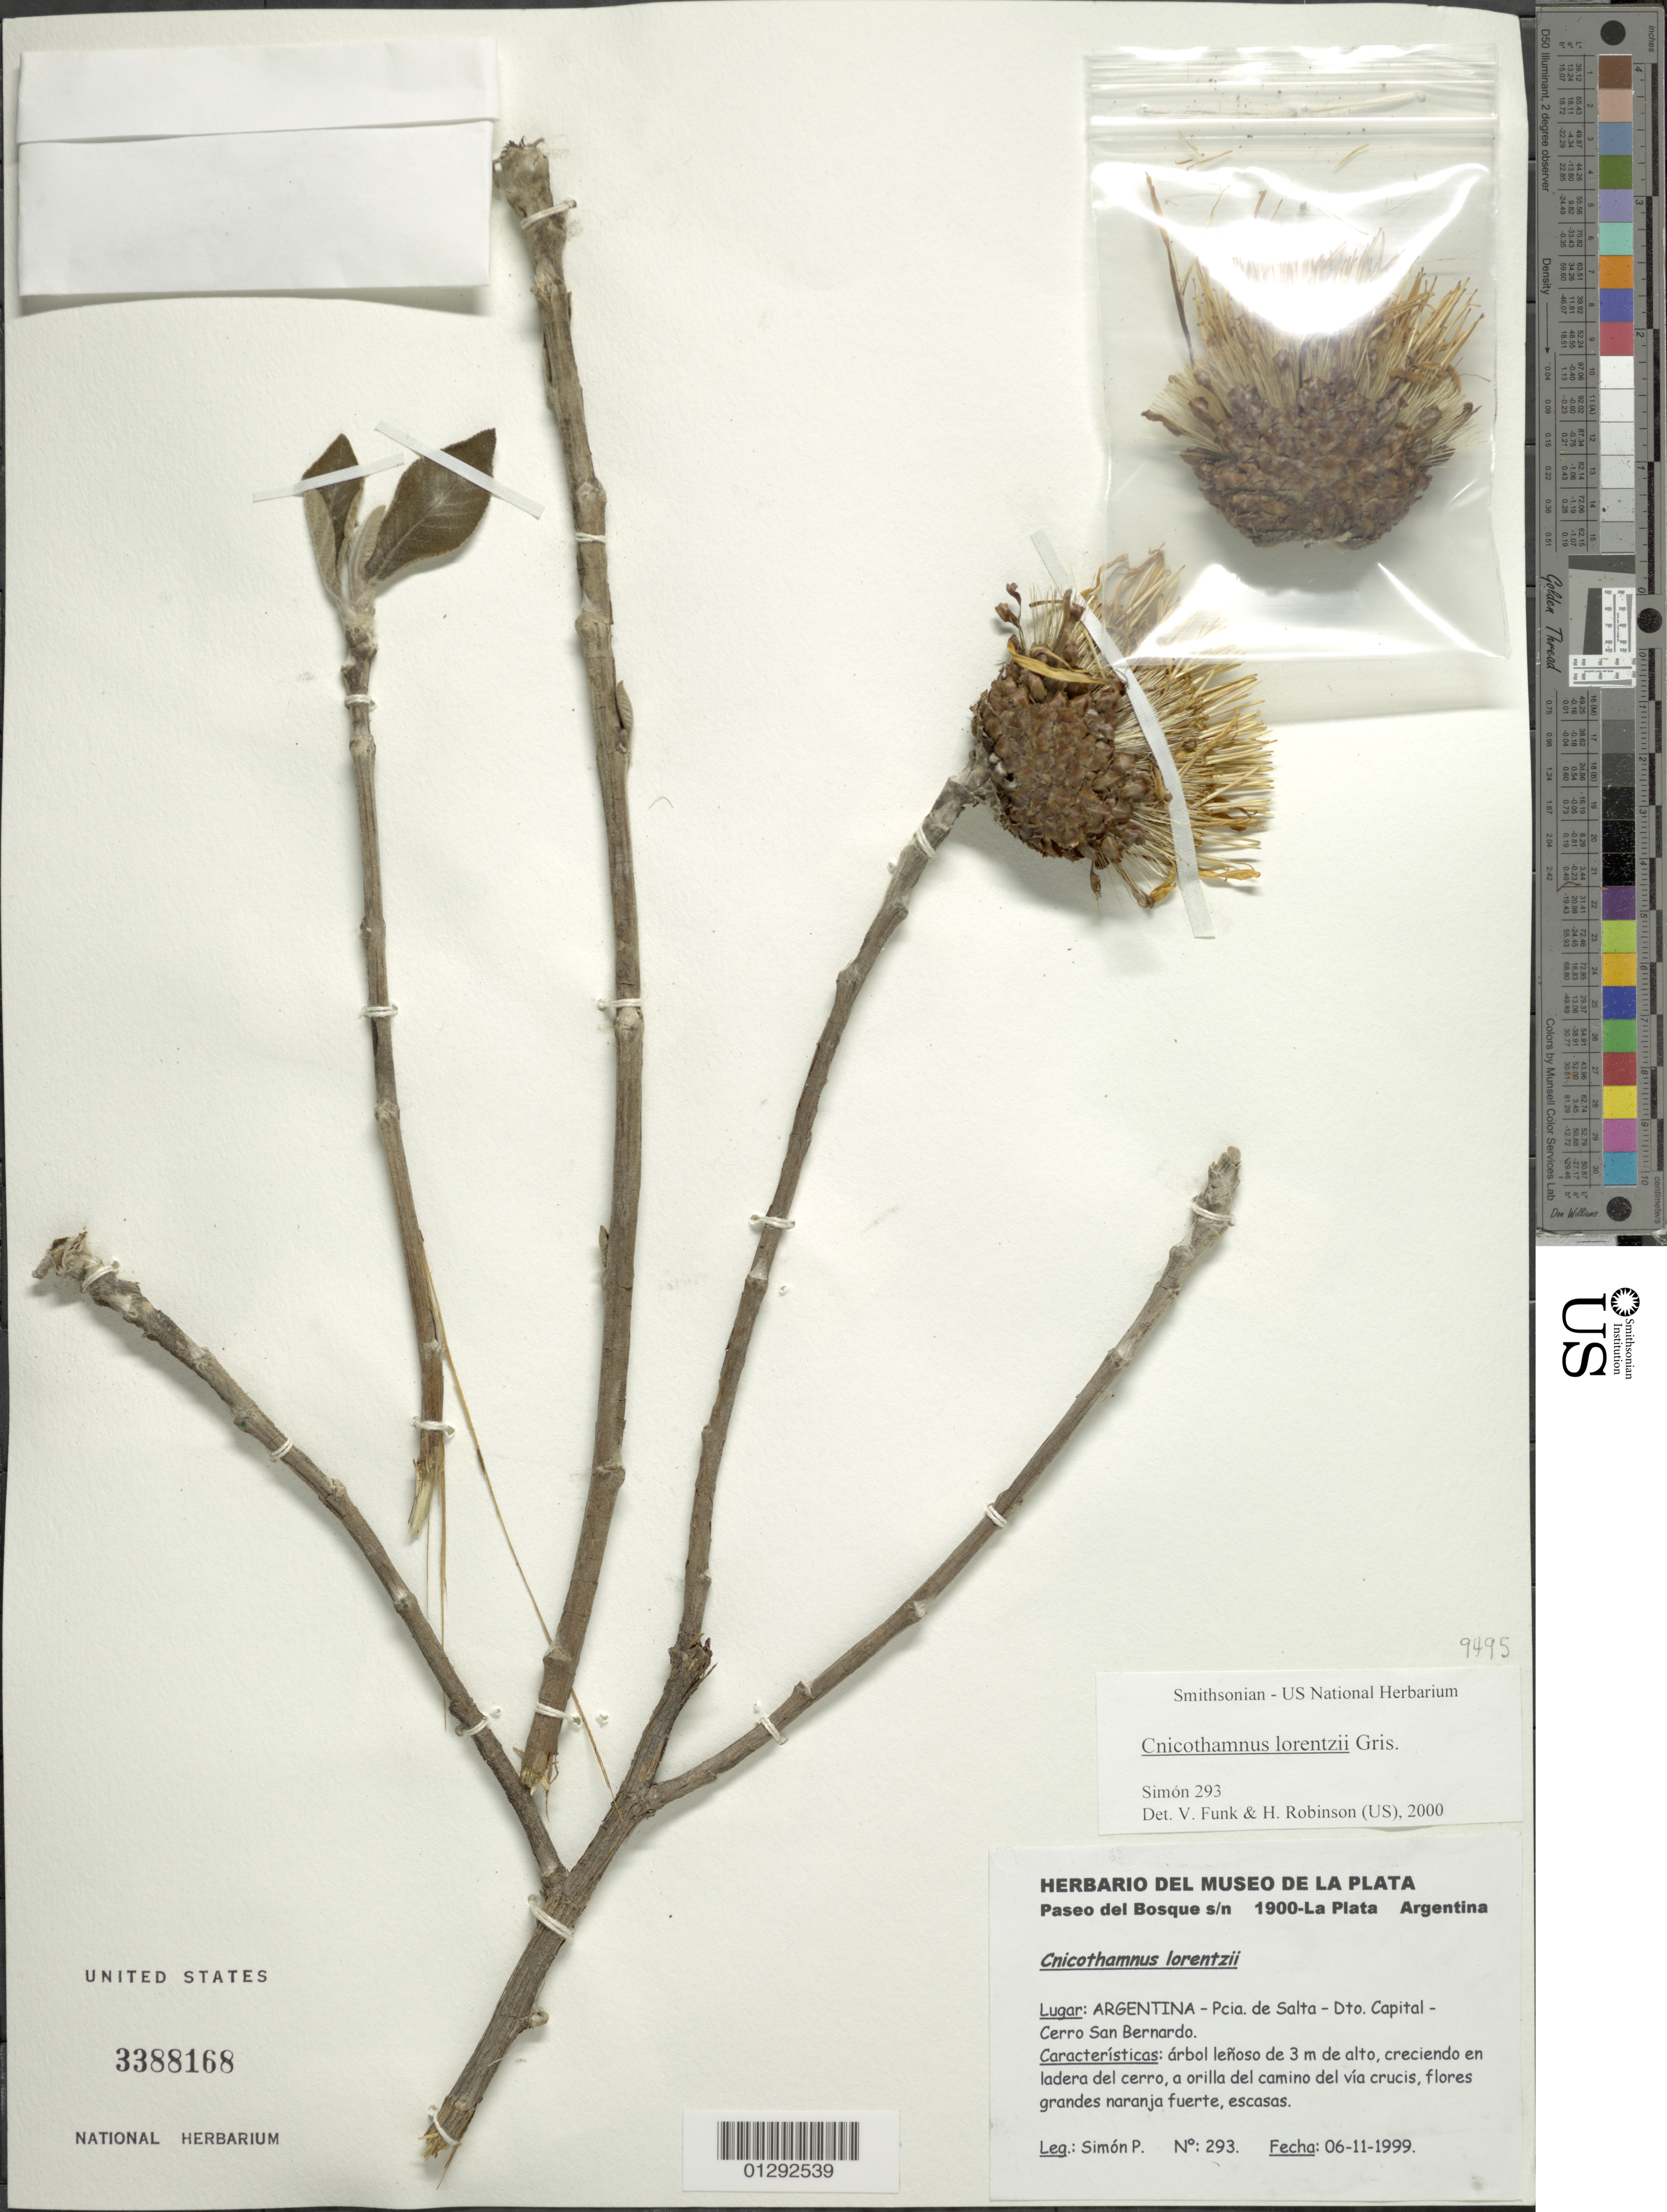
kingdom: Plantae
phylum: Tracheophyta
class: Magnoliopsida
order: Asterales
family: Asteraceae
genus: Cnicothamnus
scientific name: Cnicothamnus lorentzii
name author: Griseb.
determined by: Funk, V. A.; Robinson, H. E.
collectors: P. Simon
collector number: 293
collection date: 1999-11-06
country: Argentina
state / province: Salta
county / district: Capital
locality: Cerro San Bernardo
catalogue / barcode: US 3388168